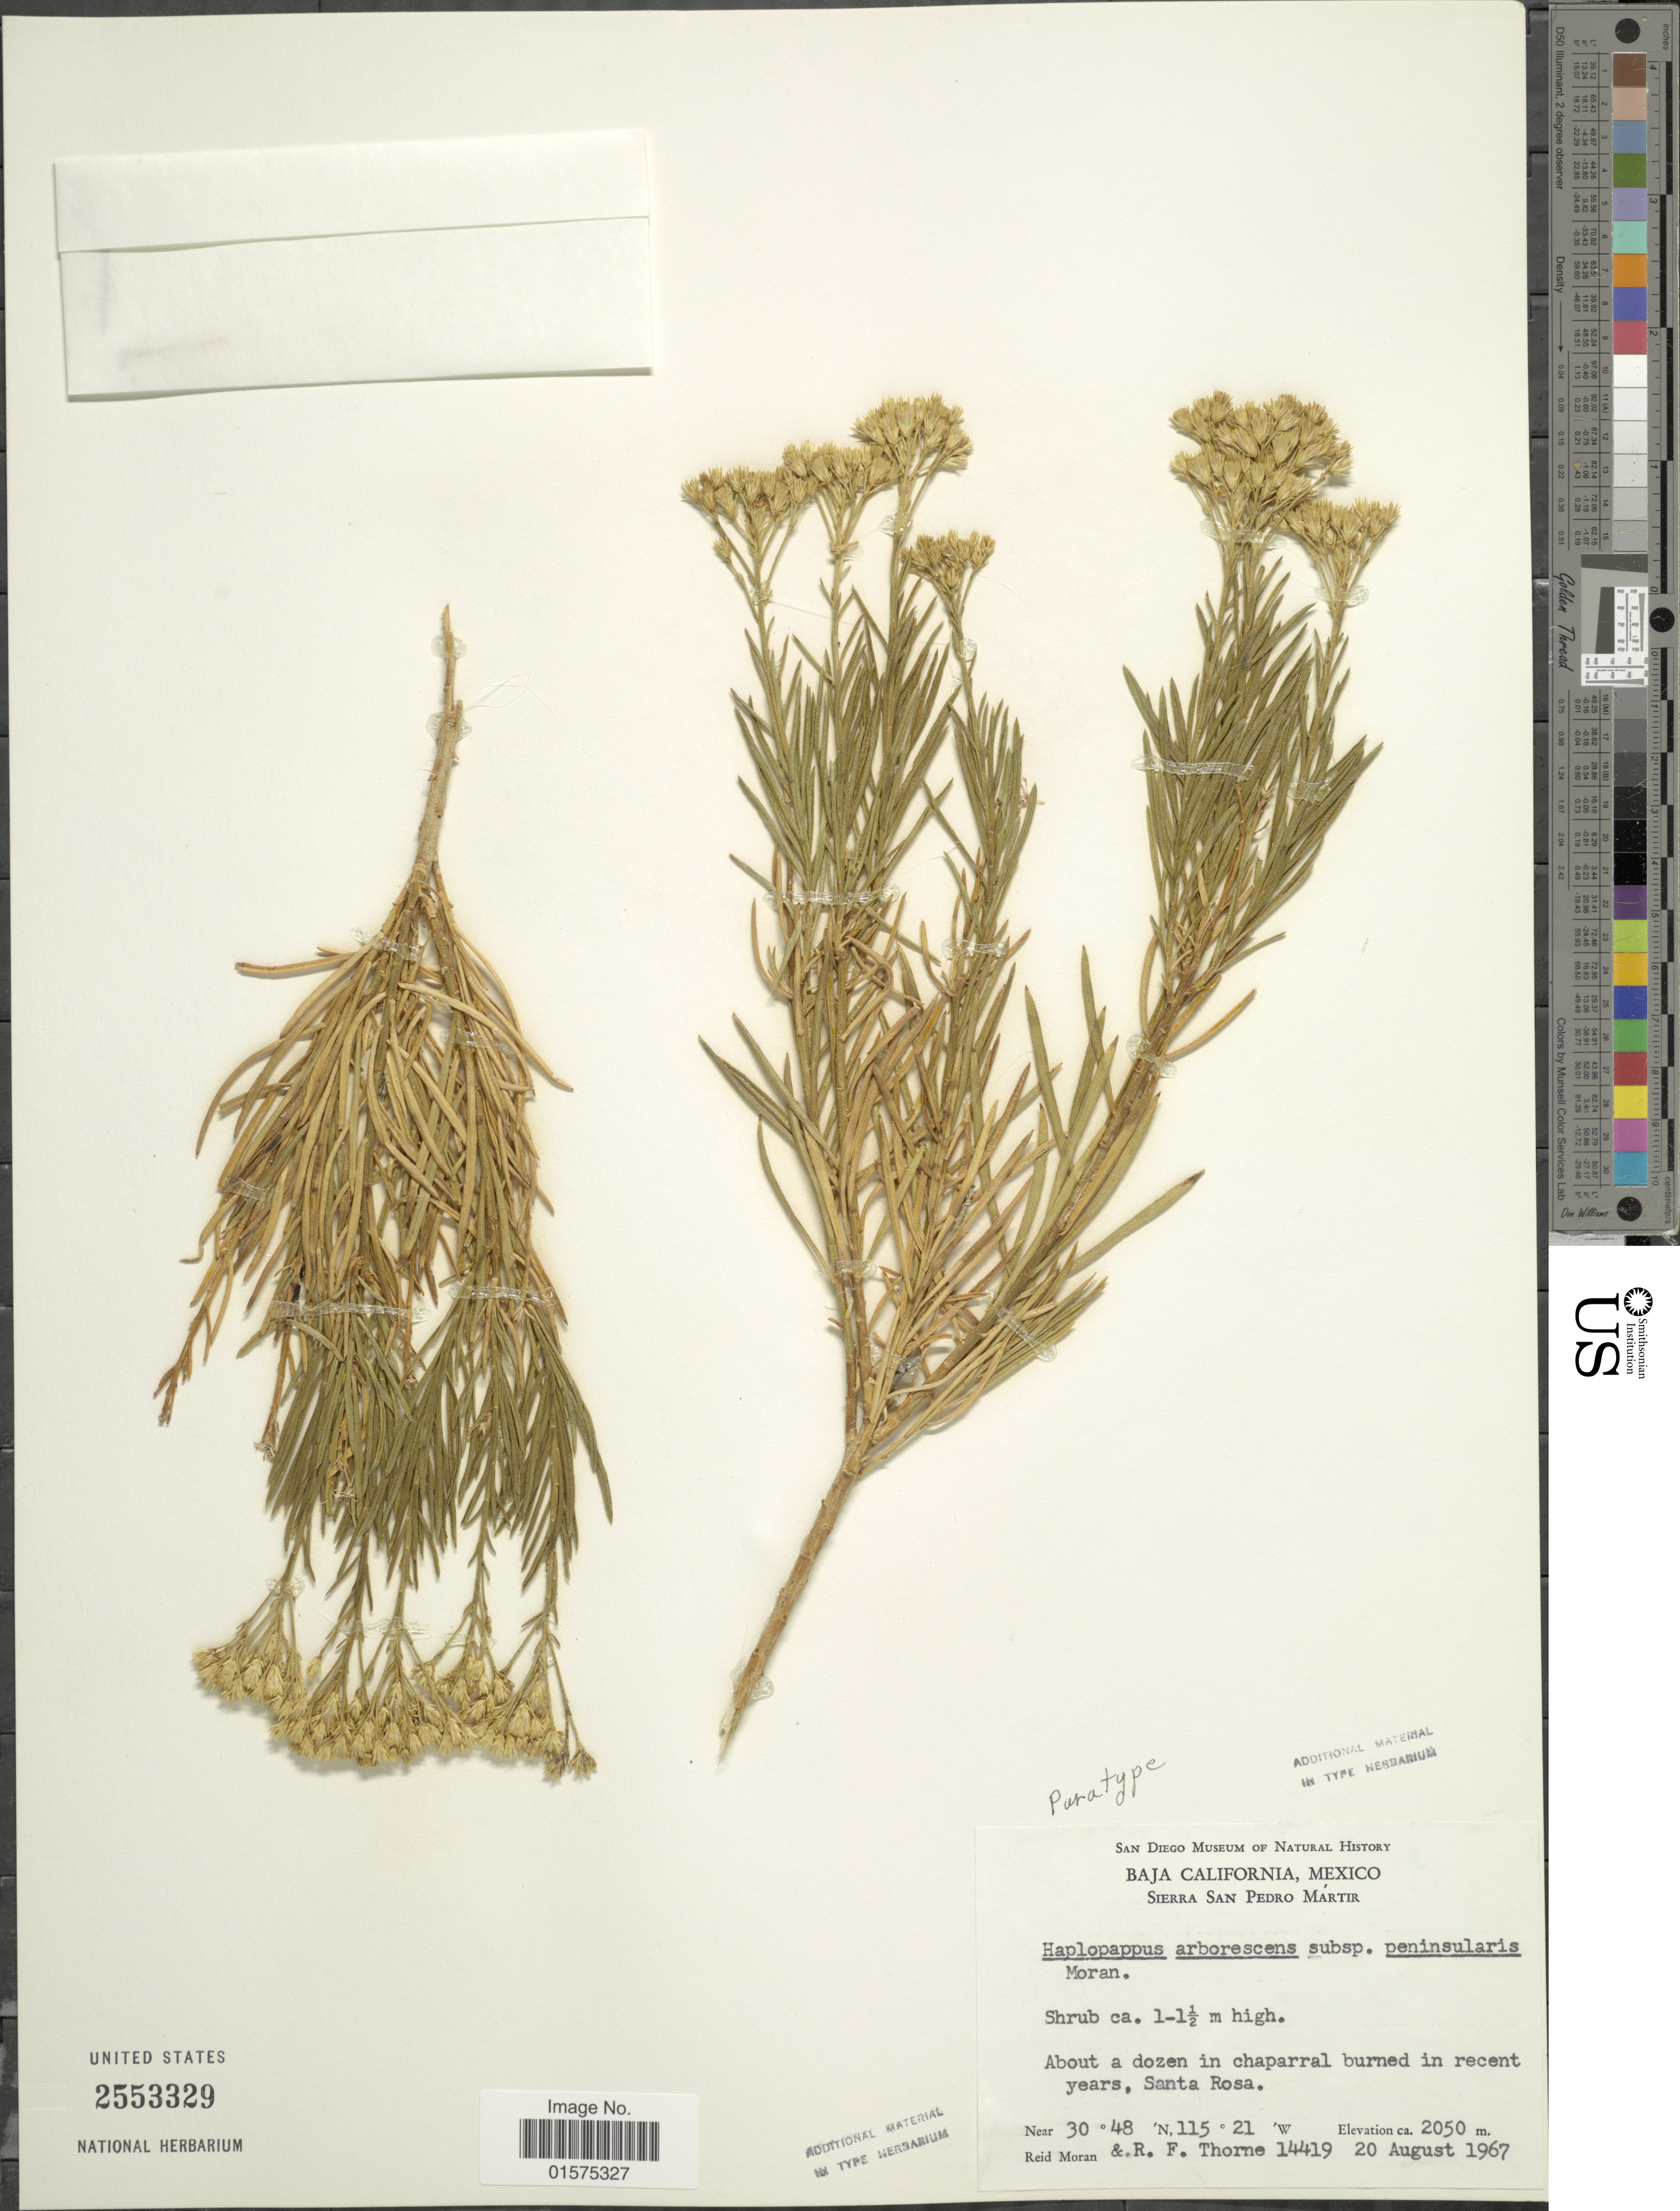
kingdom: Plantae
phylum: Tracheophyta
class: Magnoliopsida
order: Asterales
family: Asteraceae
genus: Ericameria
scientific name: Ericameria parishii var. peninsularis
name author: (Moran) G.L. Nesom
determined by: Urbatsch, Lowell E., Curator (LSU), Louisiana State University (UNITED STATES)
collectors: R. V. Moran & R. F. Thorne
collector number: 14419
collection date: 1967-08-20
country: Mexico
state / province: Baja California Sur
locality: Sierra San Pedro Martir. Santa Rosa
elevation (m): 2050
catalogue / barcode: US 2553329